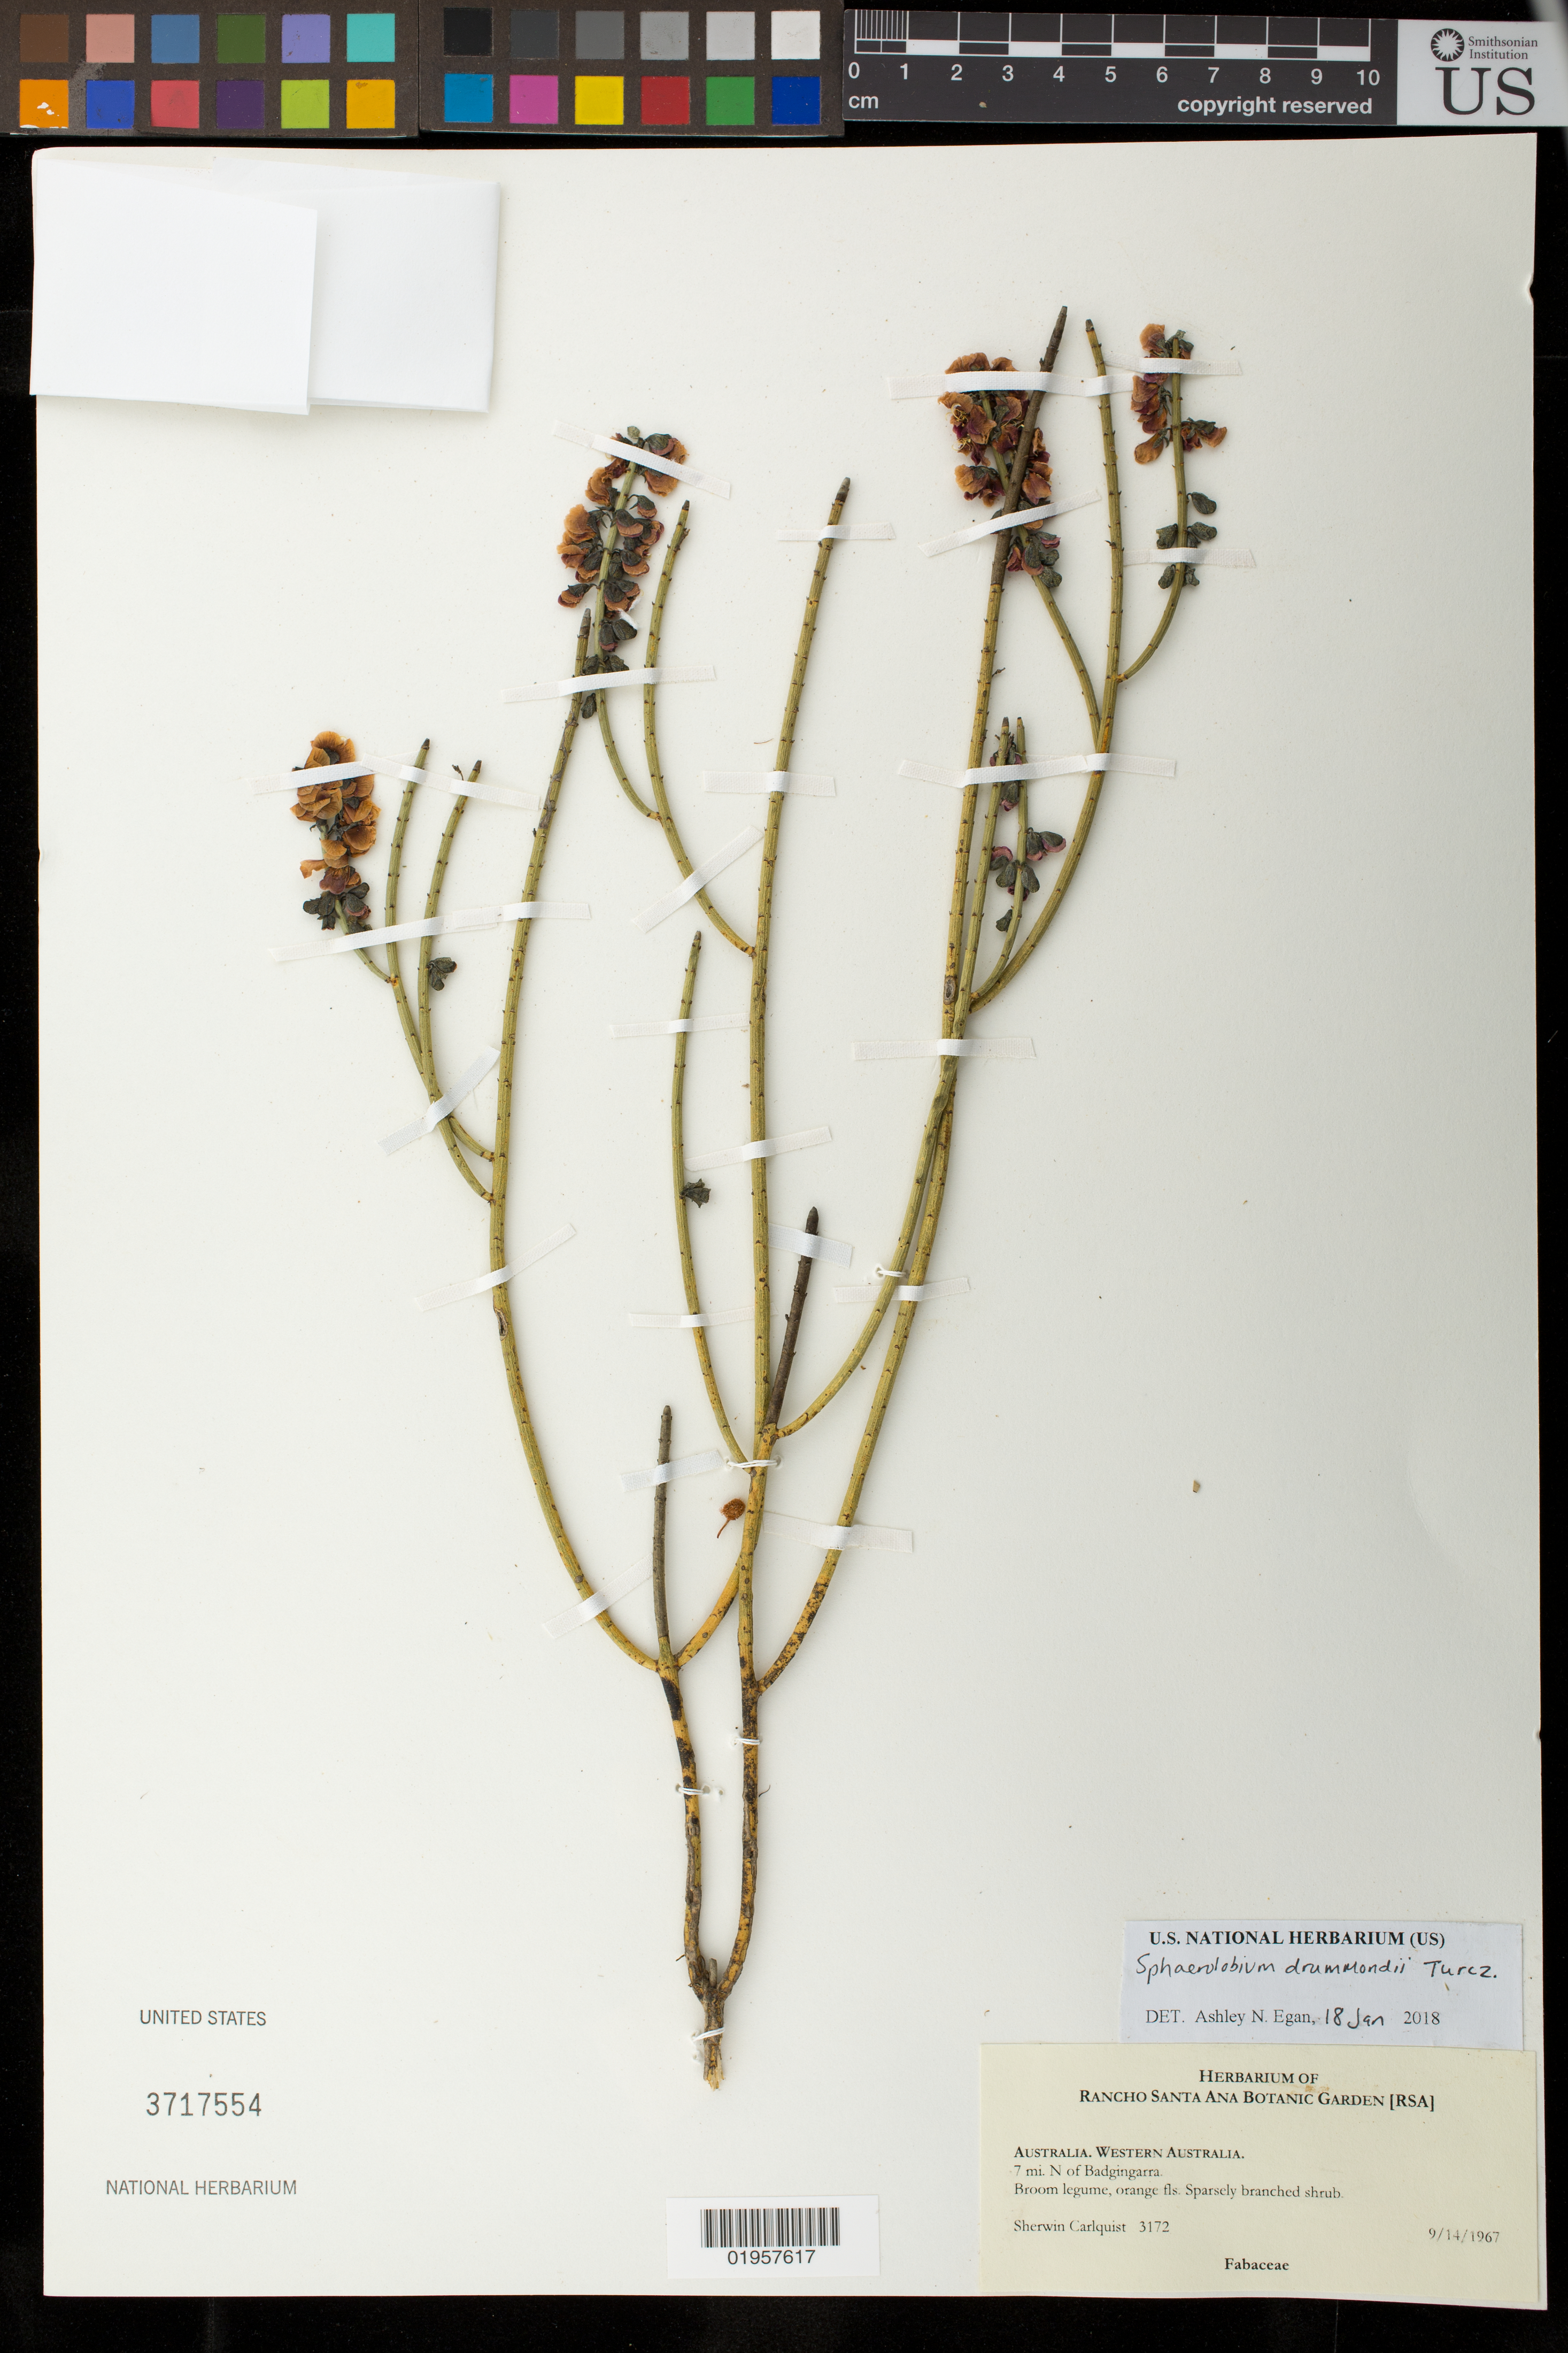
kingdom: Plantae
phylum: Tracheophyta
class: Magnoliopsida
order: Fabales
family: Fabaceae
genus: Sphaerolobium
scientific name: Sphaerolobium drummondii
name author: Turcz.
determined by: Egan, Ashley N., (US), Smithsonian Institution - National Museum of Natural History (UNITED STATES)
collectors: S. Carlquist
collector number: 3172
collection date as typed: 9/14/1967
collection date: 1967-09-14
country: Australia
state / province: Western Australia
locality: Badgingarra, 7 mi. N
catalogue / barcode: US 3717554